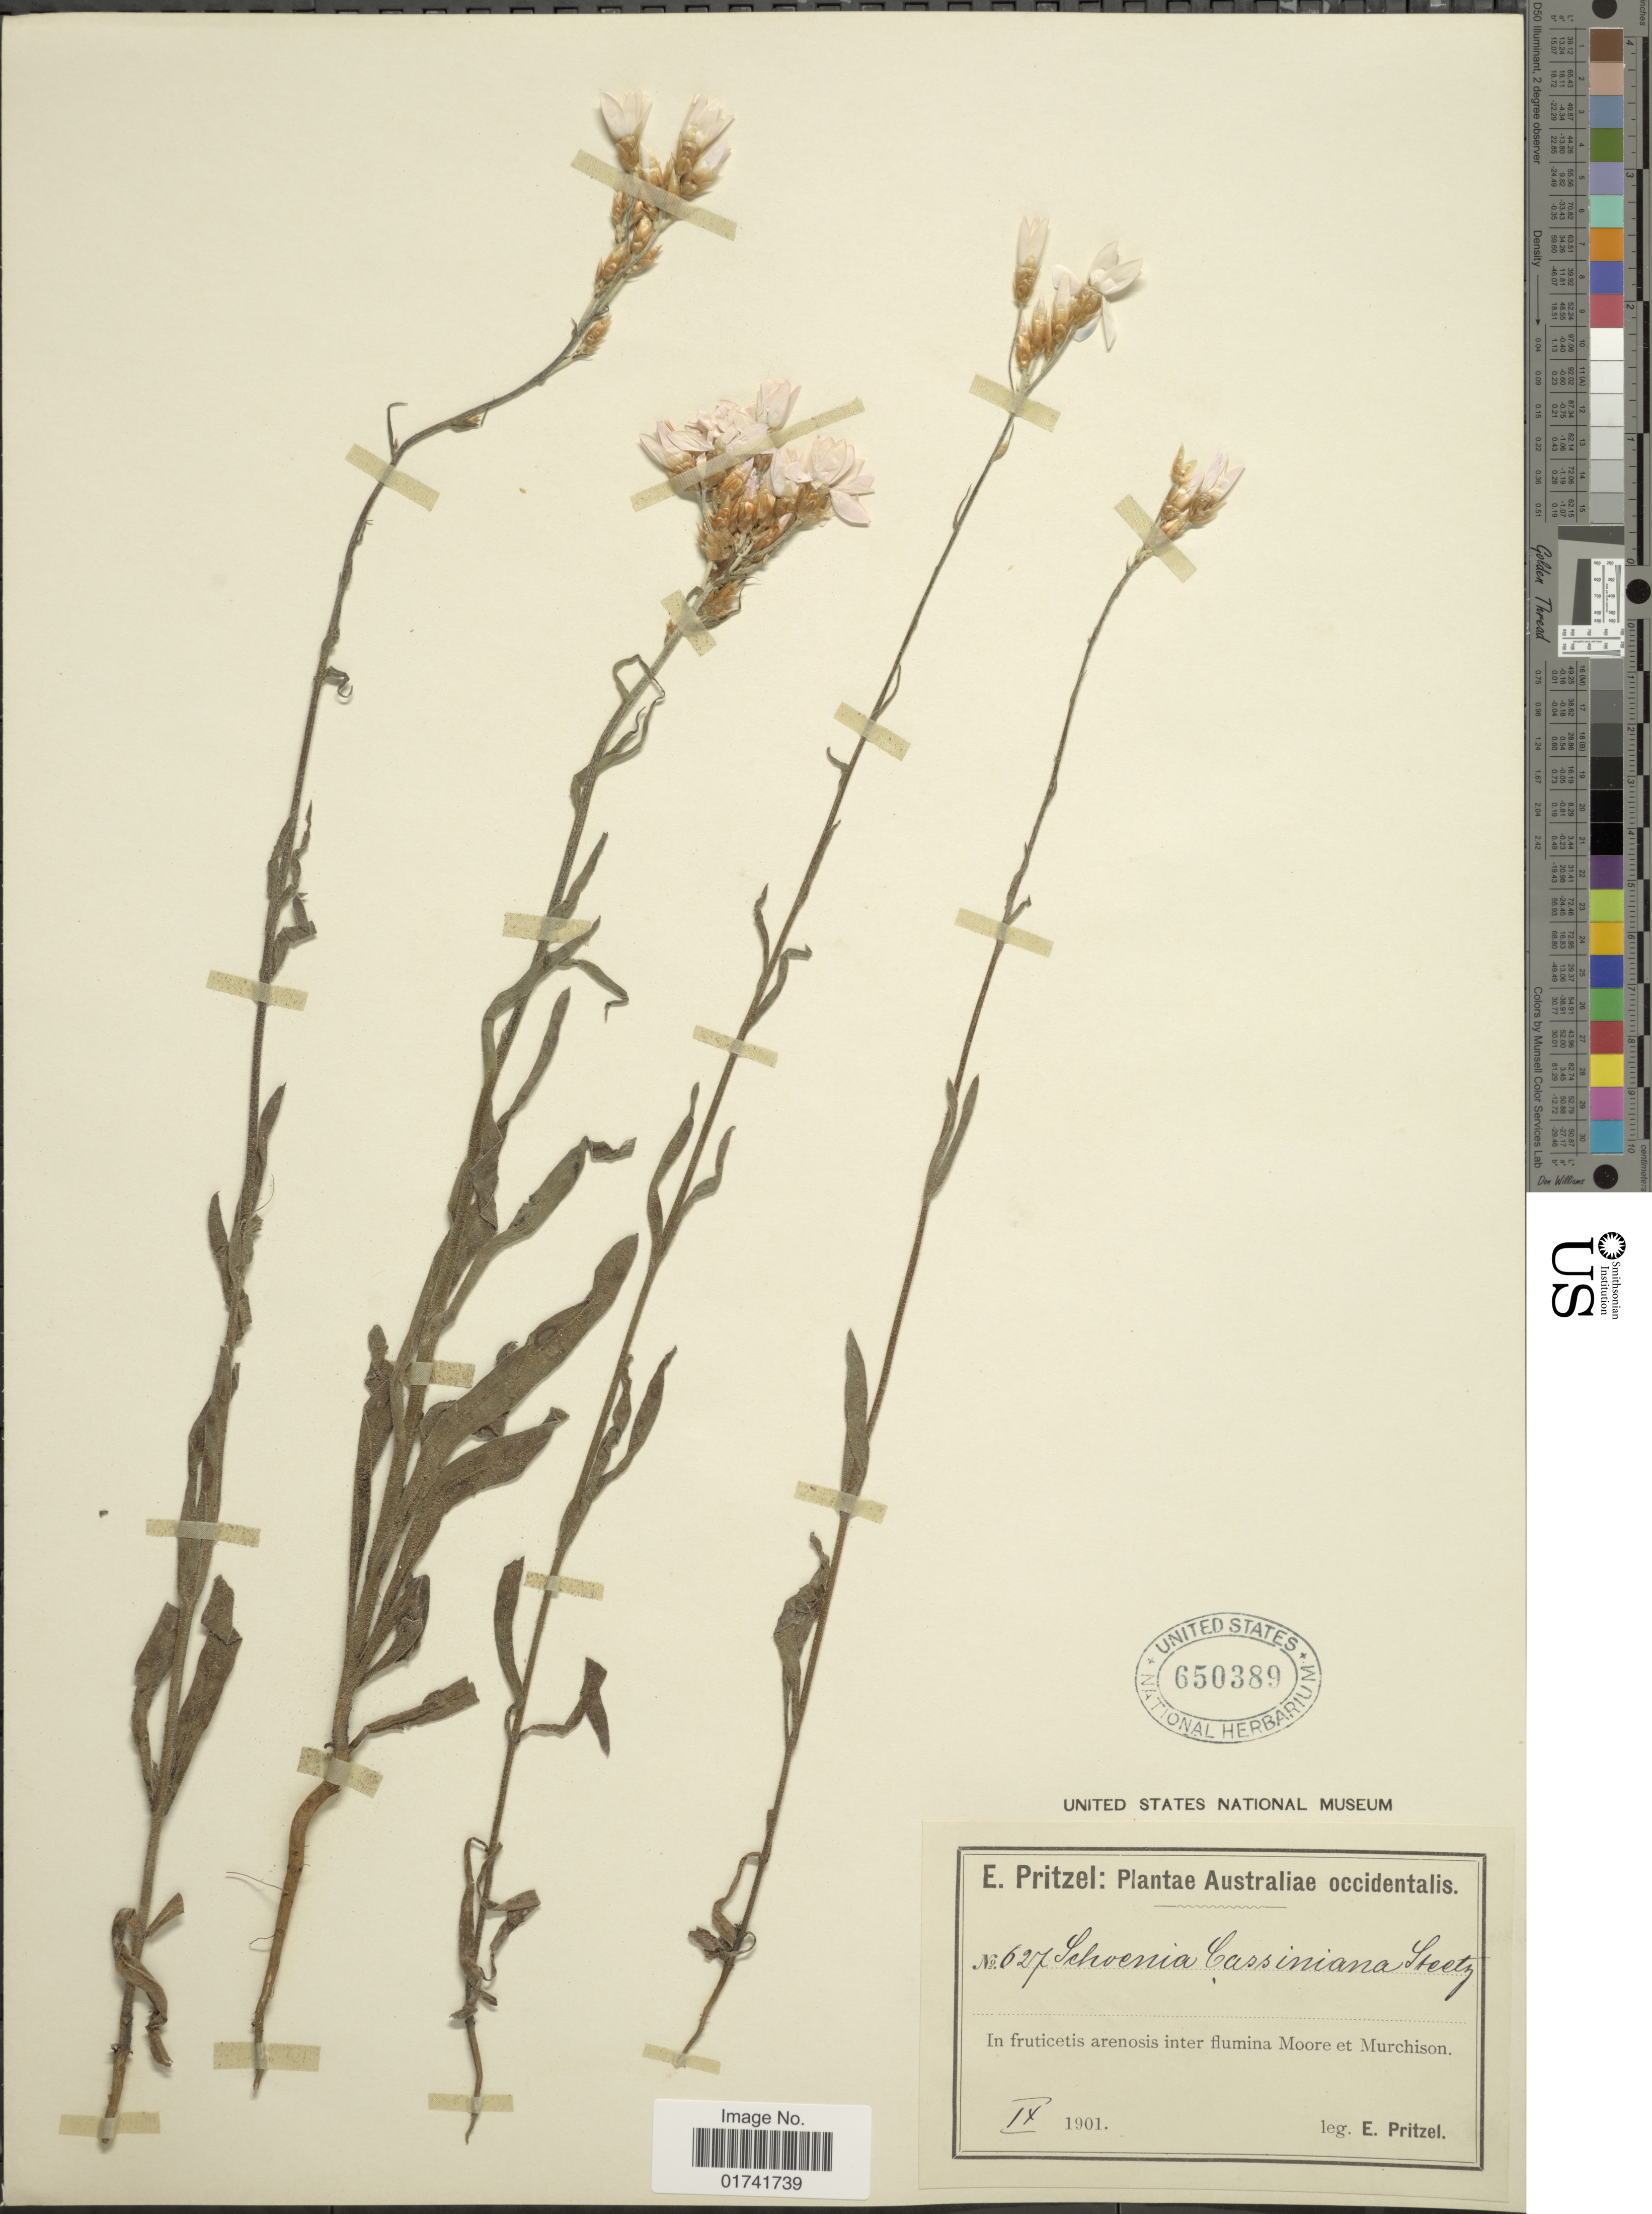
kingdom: Plantae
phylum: Tracheophyta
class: Magnoliopsida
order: Asterales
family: Asteraceae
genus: Schoenia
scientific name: Schoenia cassiniana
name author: (Gaudich.) Steetz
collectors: E. G. Pritzel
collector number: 627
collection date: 1901-09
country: Australia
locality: In fruticetis arenosis inter flumina Moore et Murchison.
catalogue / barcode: US 650389